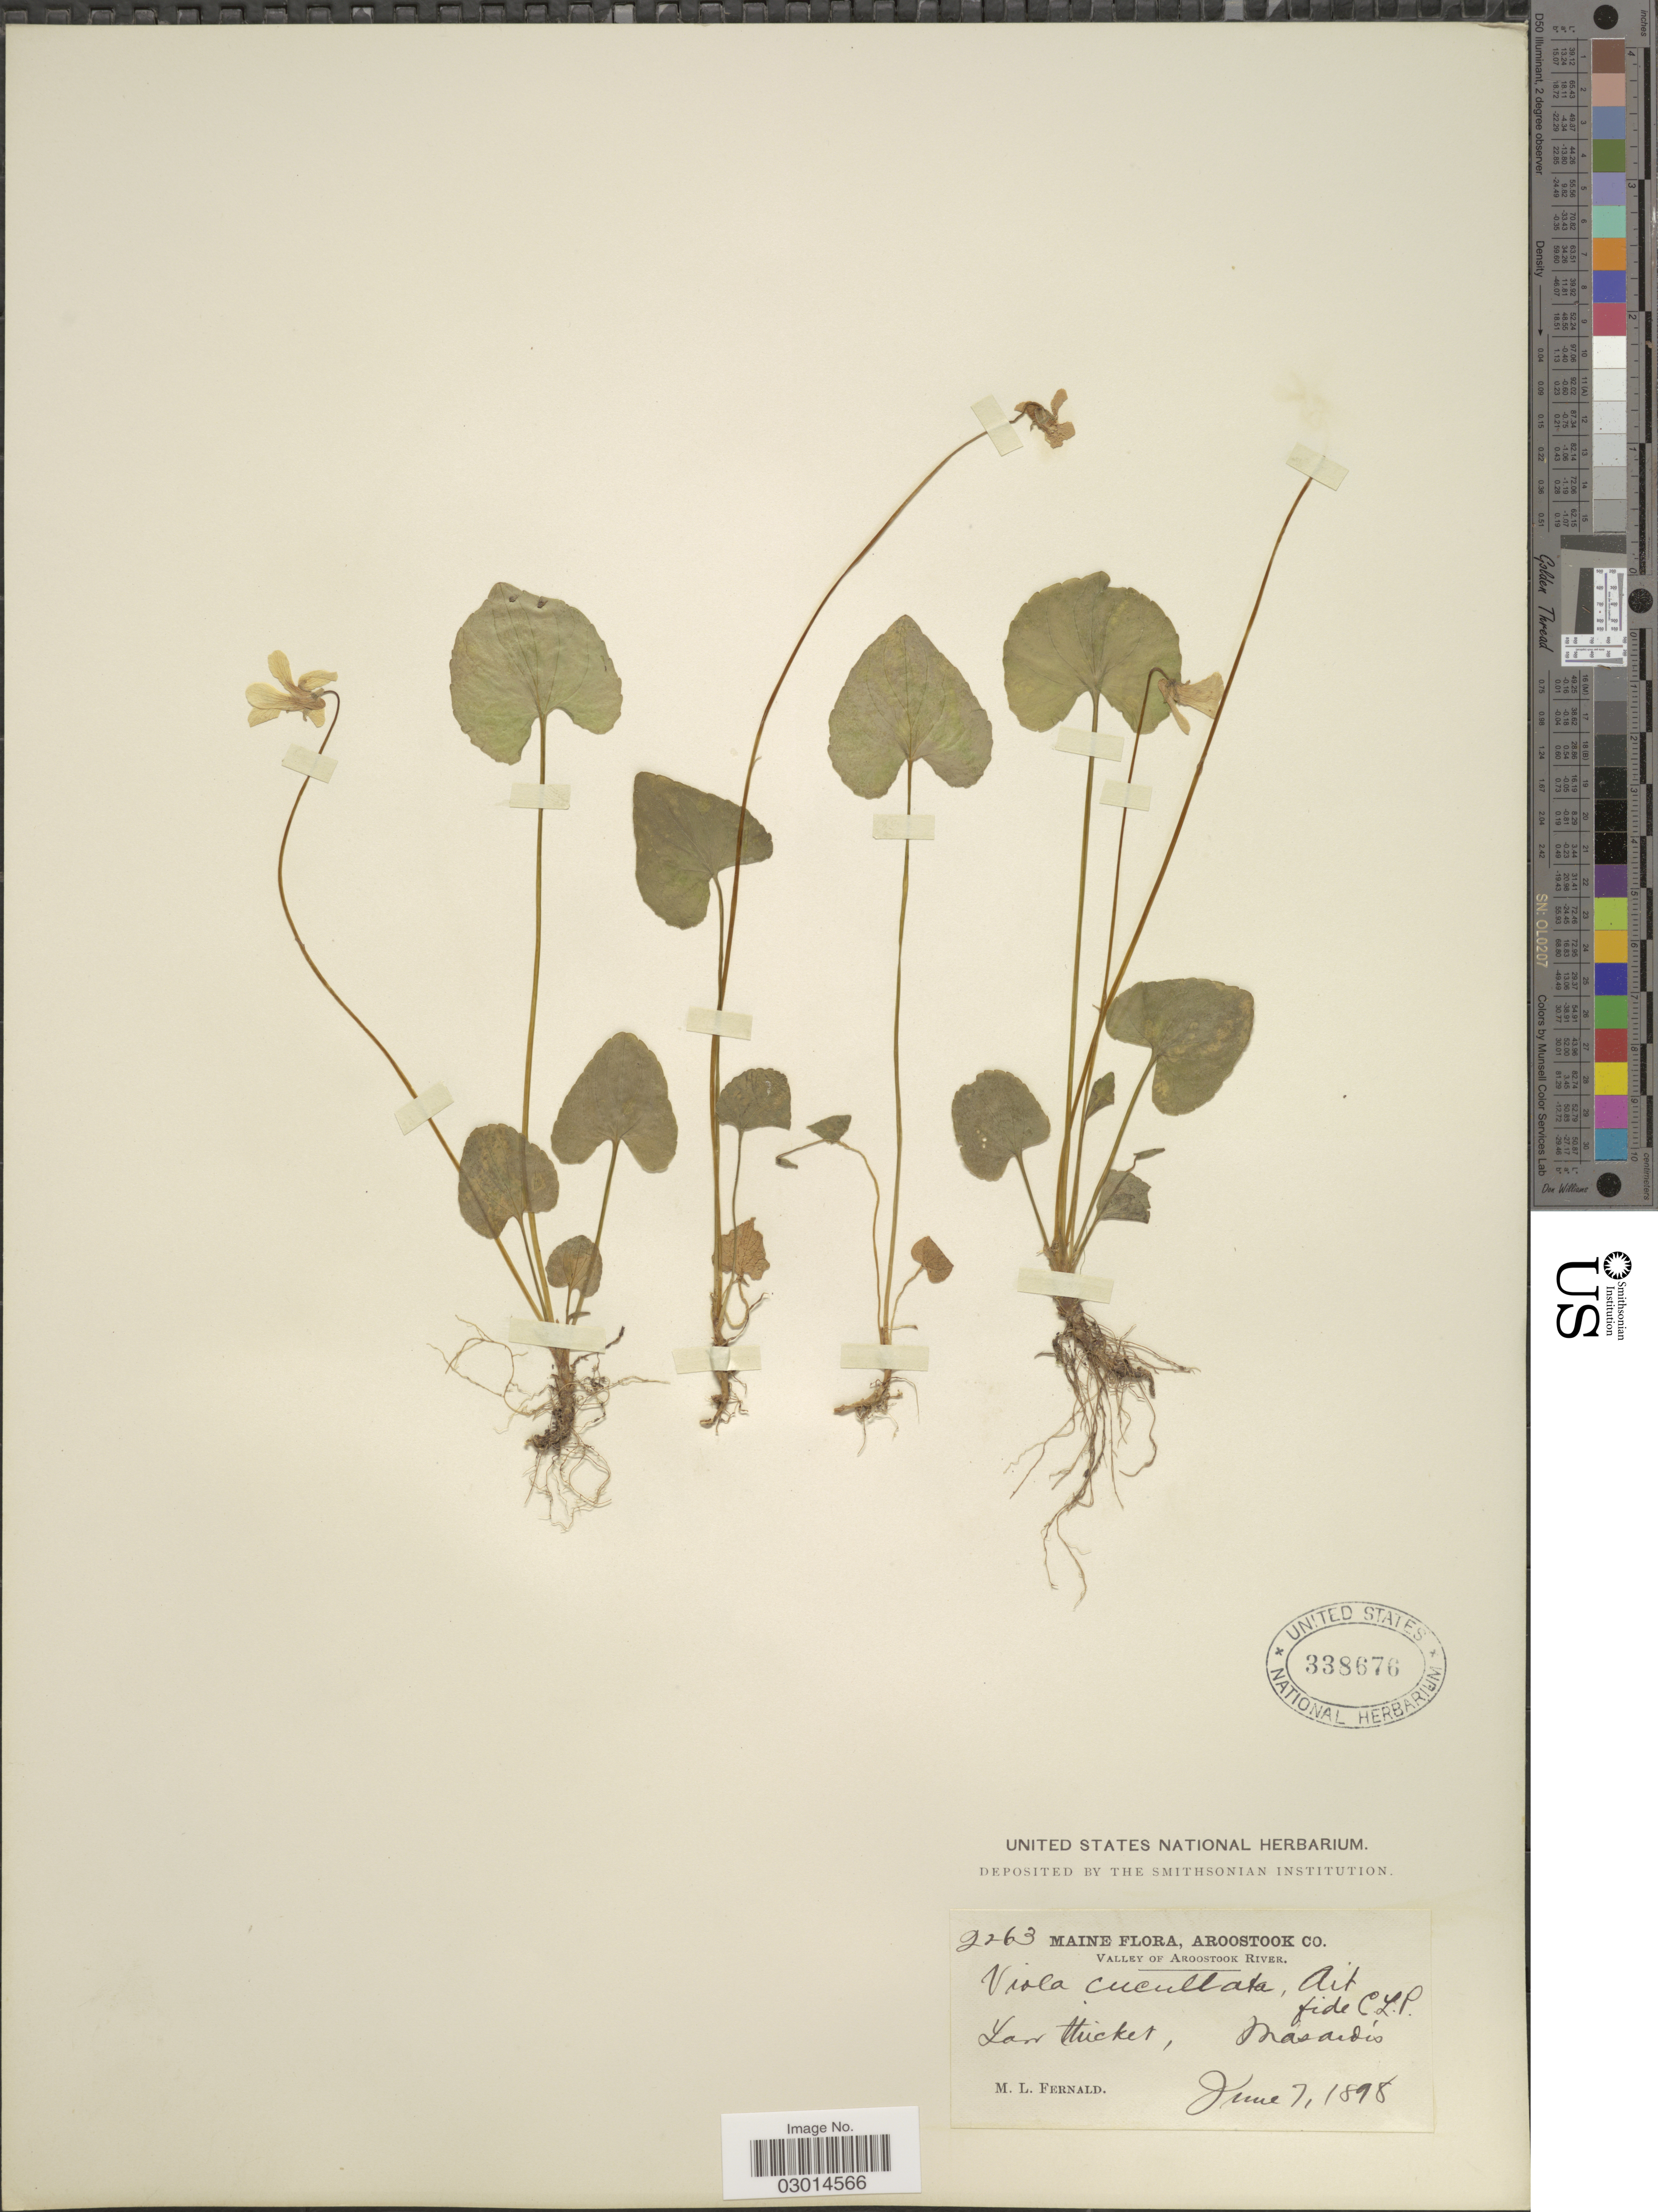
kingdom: Plantae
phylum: Tracheophyta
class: Magnoliopsida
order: Malpighiales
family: Violaceae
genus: Viola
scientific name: Viola cucullata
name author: Aiton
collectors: M. L. Fernald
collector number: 2263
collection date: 1898-06-07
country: United States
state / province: Maine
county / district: Aroostook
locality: Valley of Aroostook River, Masardis.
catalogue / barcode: US 338676